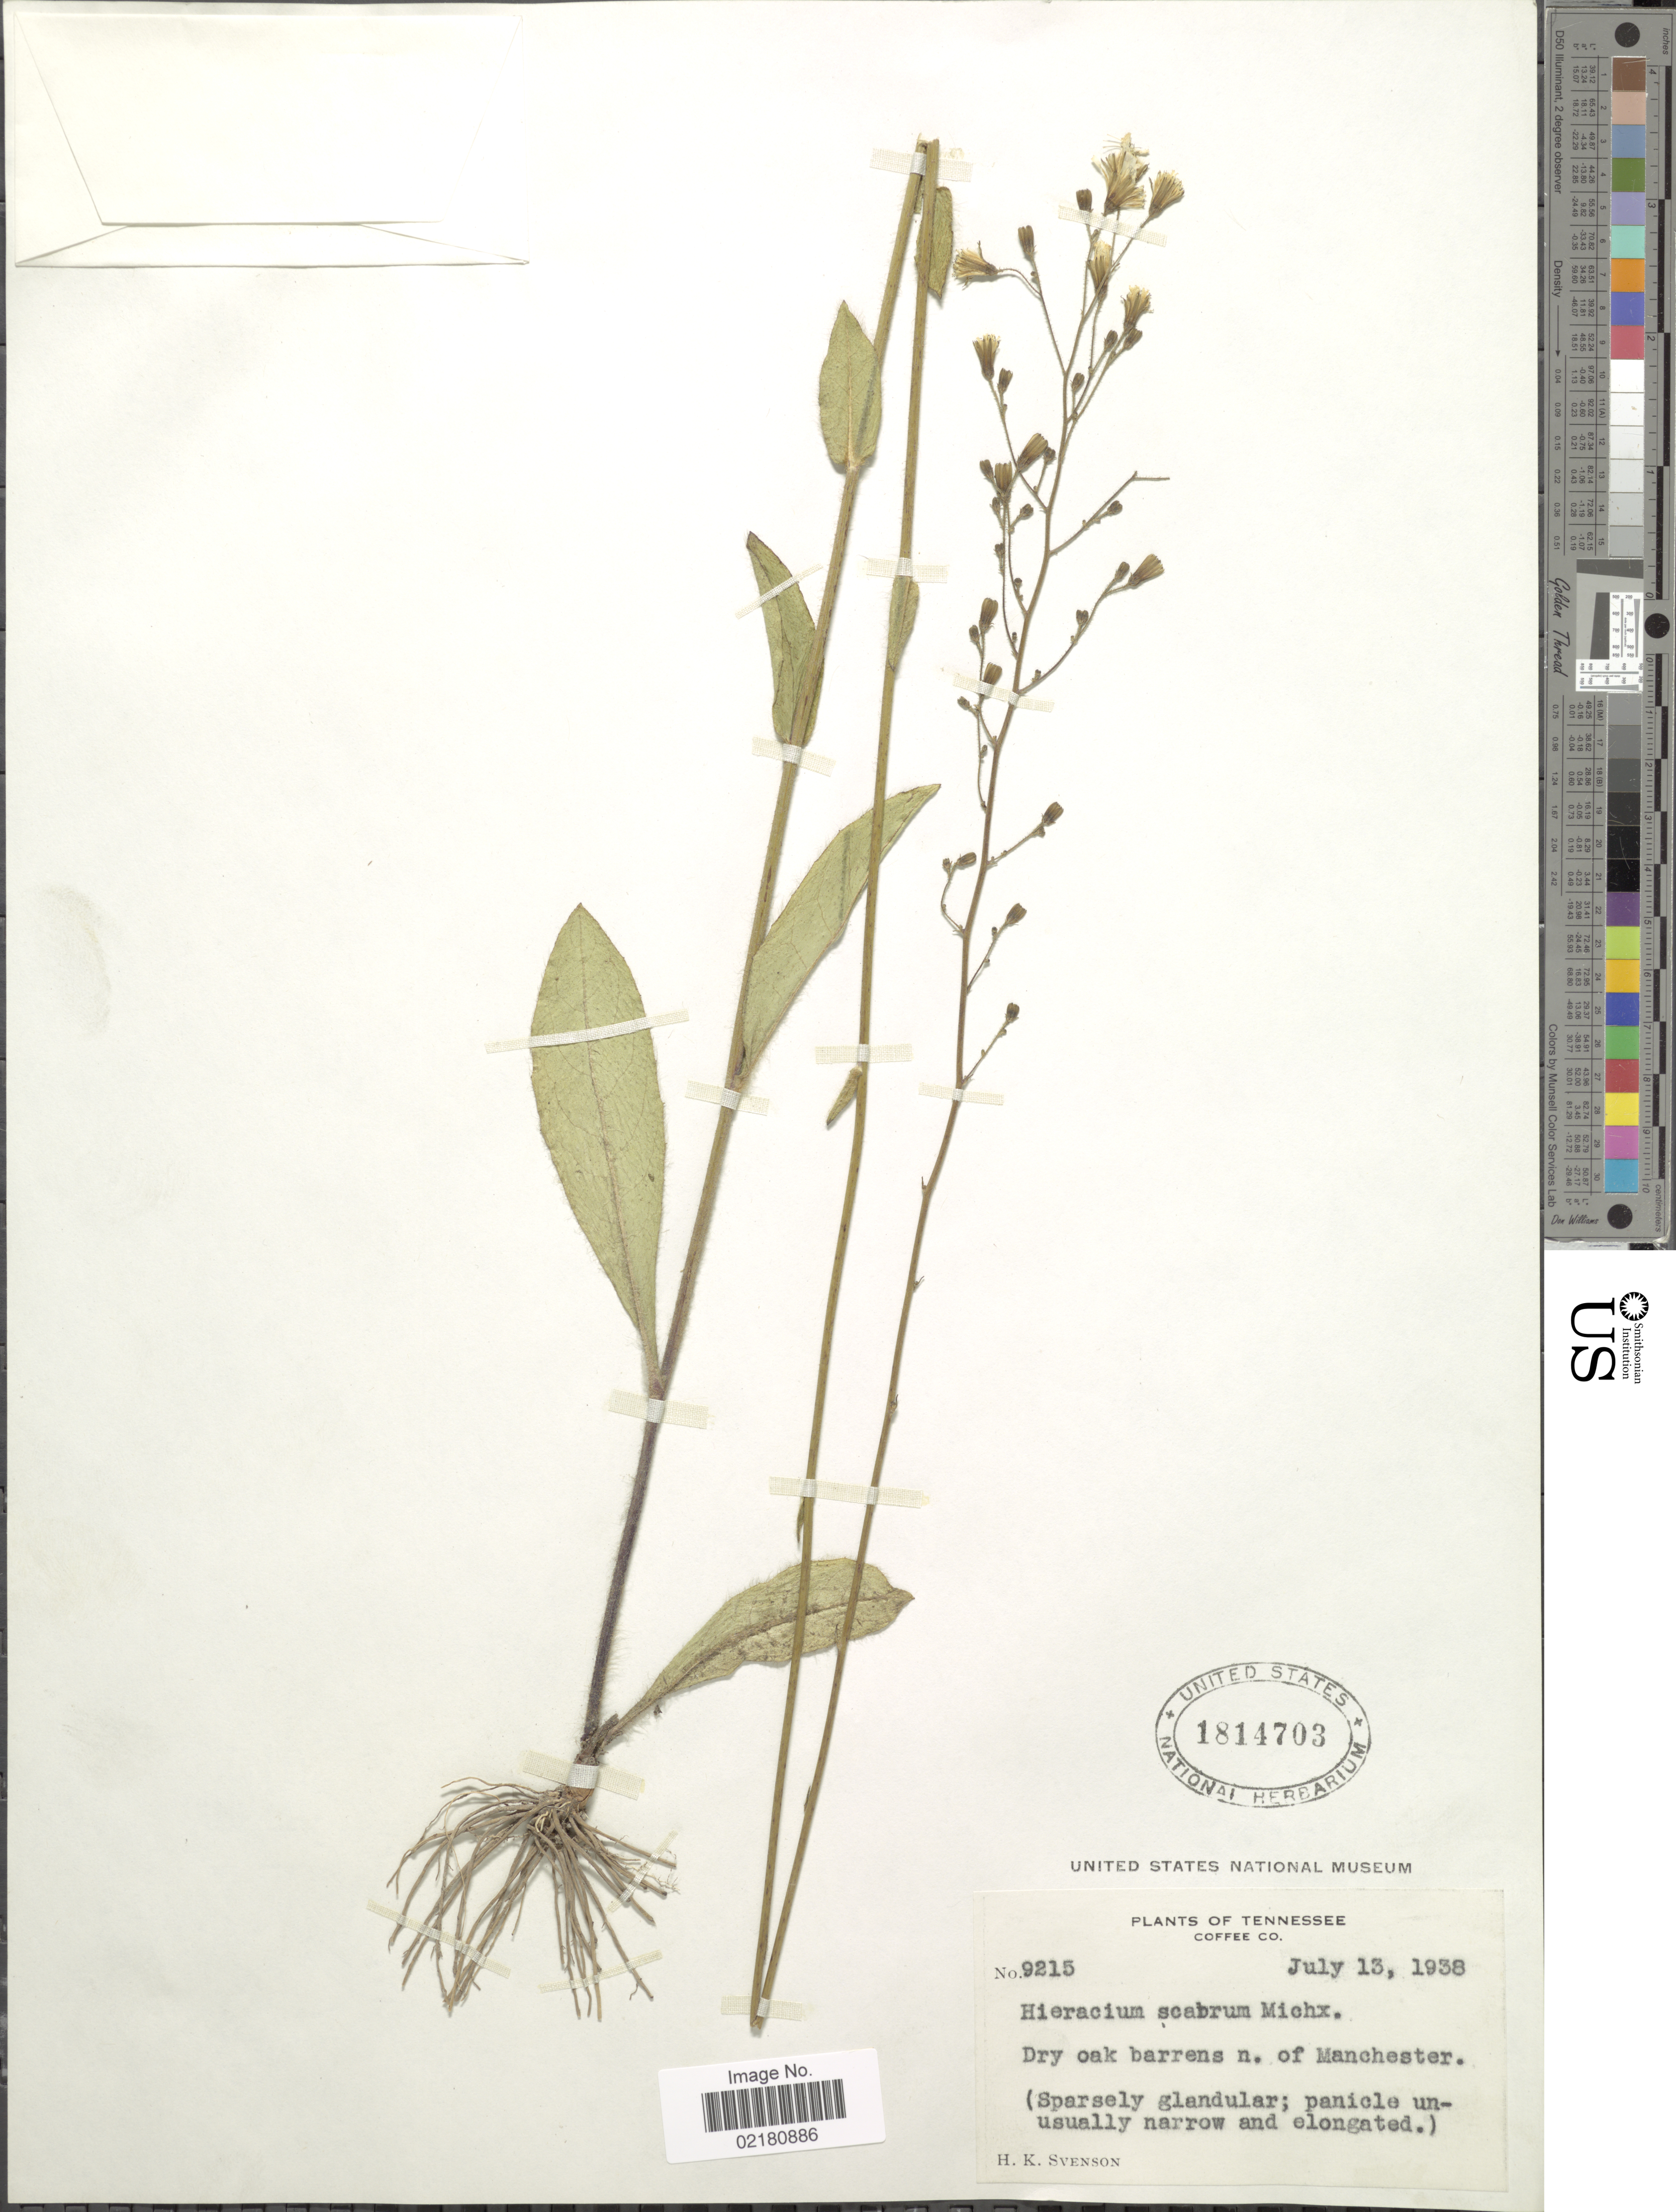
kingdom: Plantae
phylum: Tracheophyta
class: Magnoliopsida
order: Asterales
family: Asteraceae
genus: Pilosella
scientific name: Pilosella verruculata subsp. verruculata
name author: (Link) Soják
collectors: H. K. Svenson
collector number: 9215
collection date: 1938-07-13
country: United States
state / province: Tennessee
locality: Coffee Co., Dry oak barrens n. of Manchester.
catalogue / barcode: US 1814703